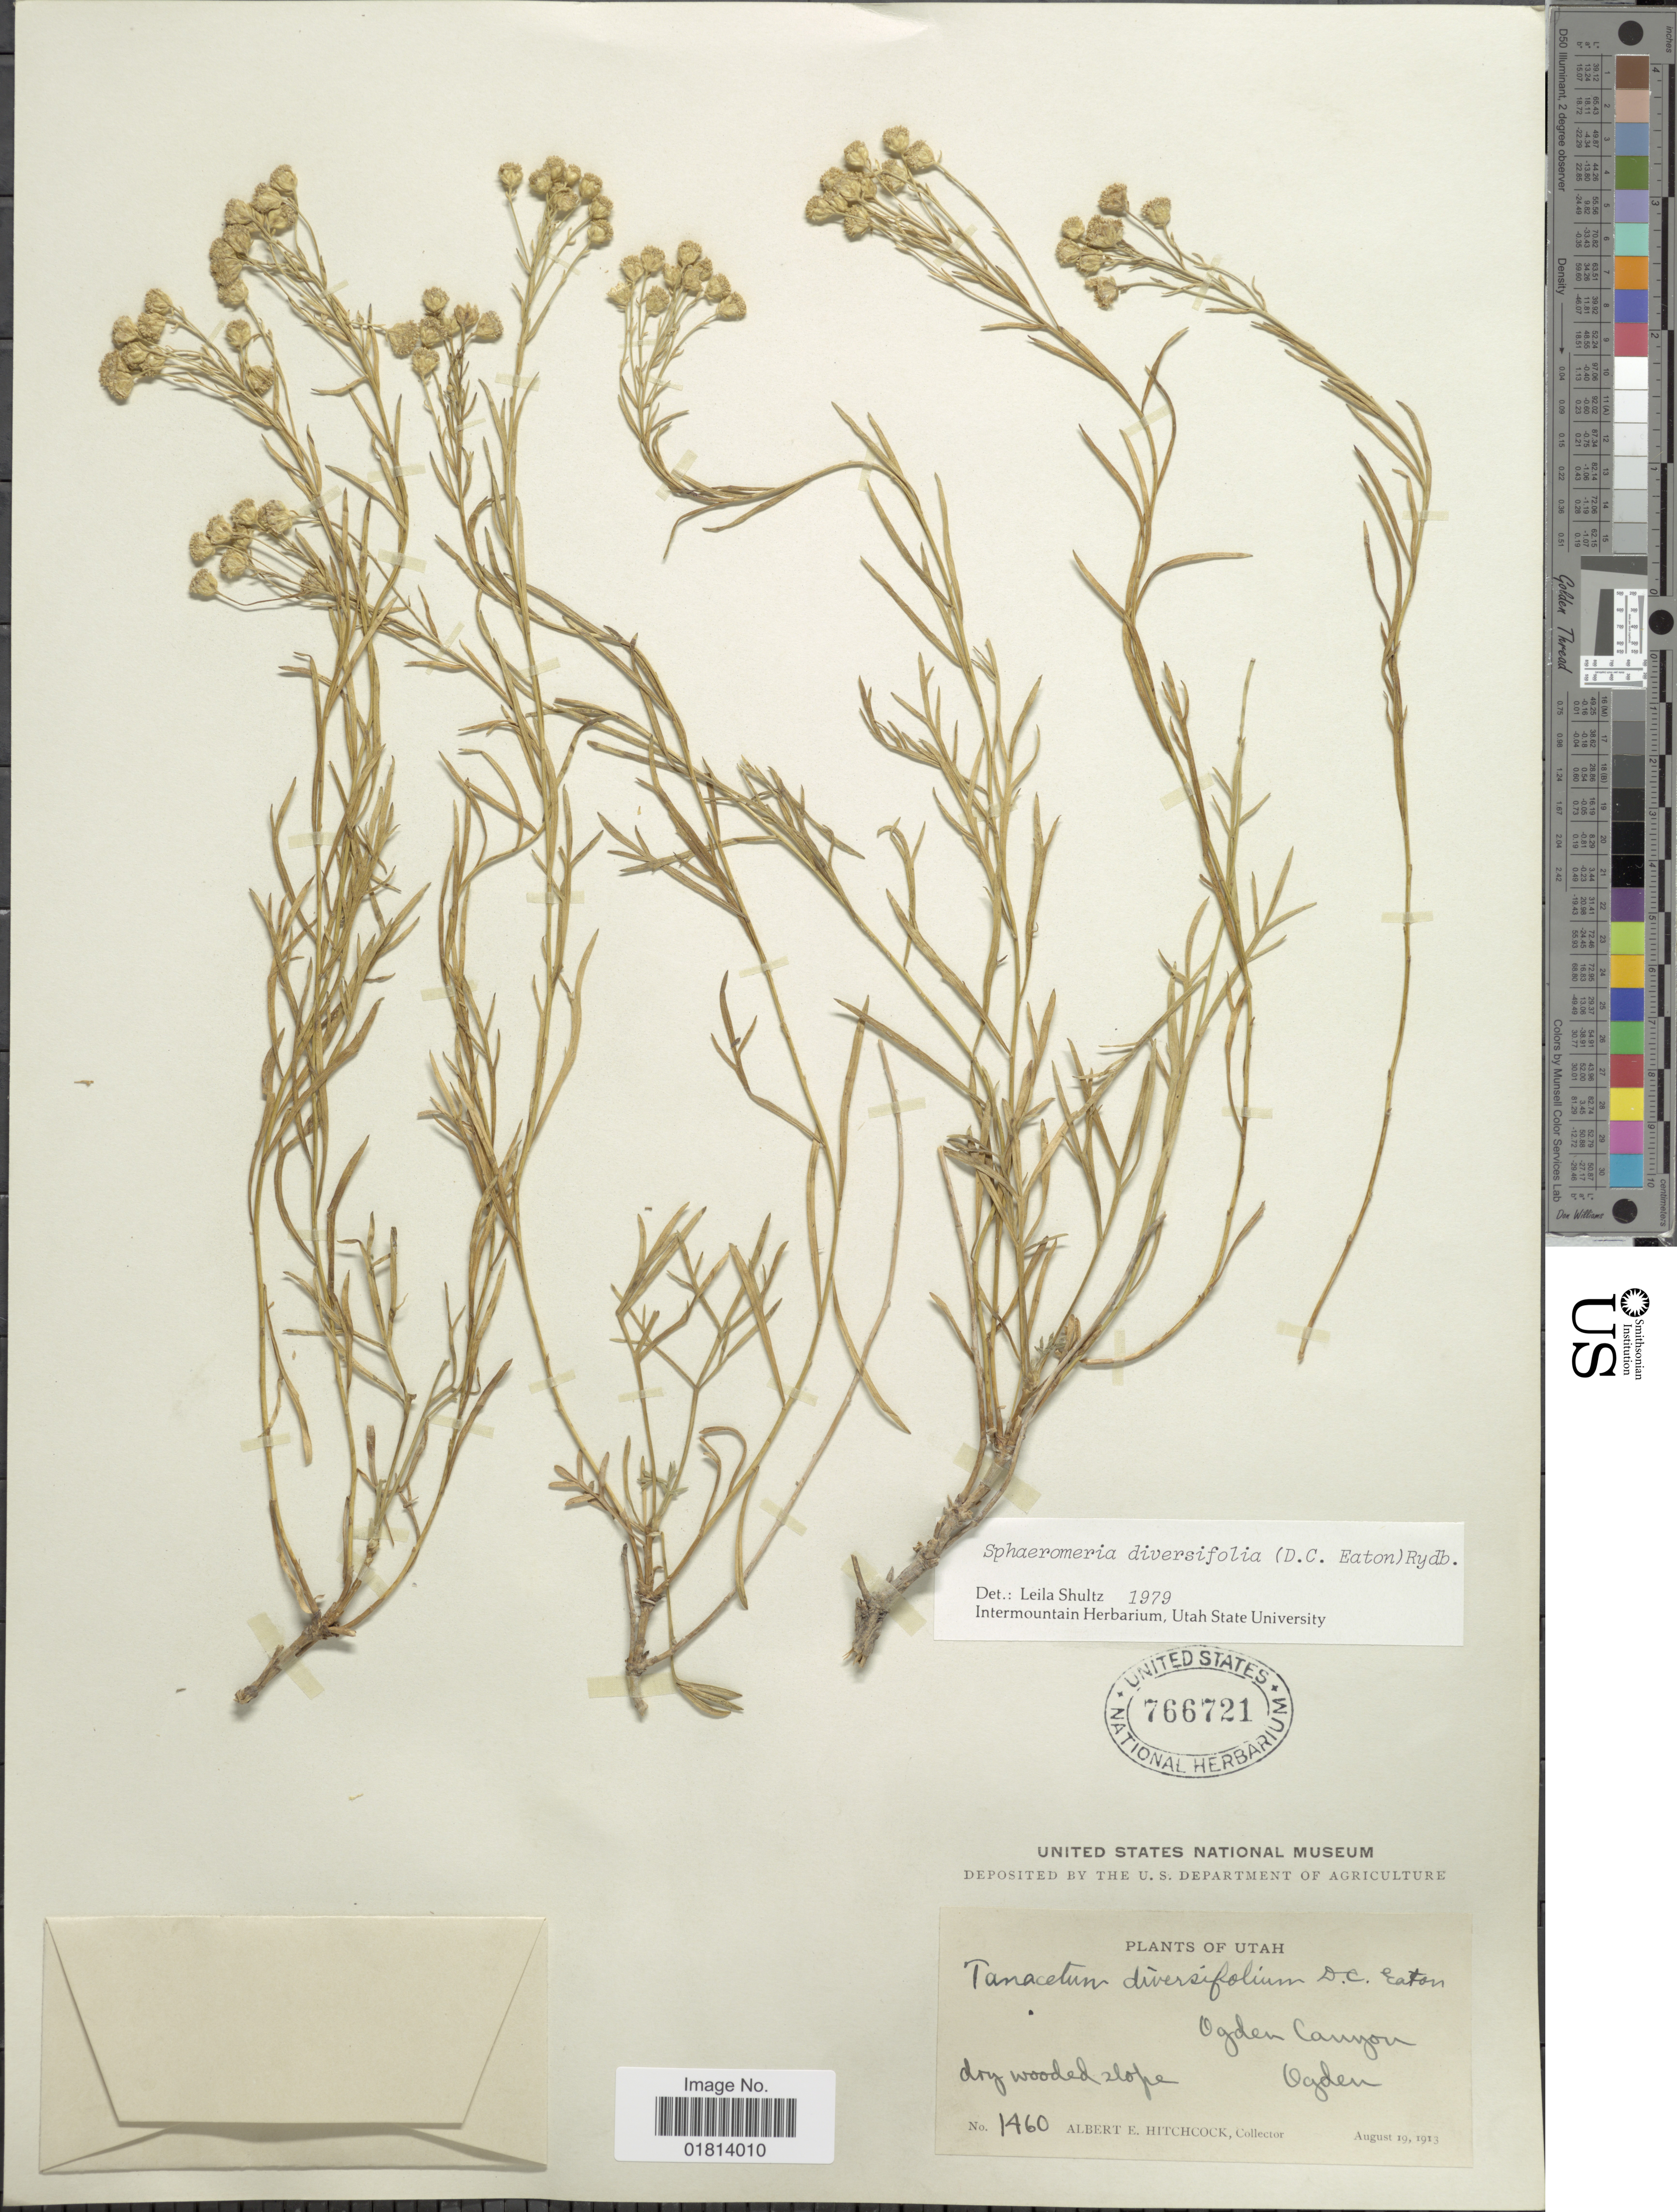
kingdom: Plantae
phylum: Tracheophyta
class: Magnoliopsida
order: Asterales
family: Asteraceae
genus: Sphaeromeria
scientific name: Sphaeromeria diversifolia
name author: (D.C. Eaton) Rydb.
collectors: A. Hitchcock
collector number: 1460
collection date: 1913-08-19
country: United States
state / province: Utah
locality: Ogden Canyon, Ogden. Dry wooded slope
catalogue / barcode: US 766721